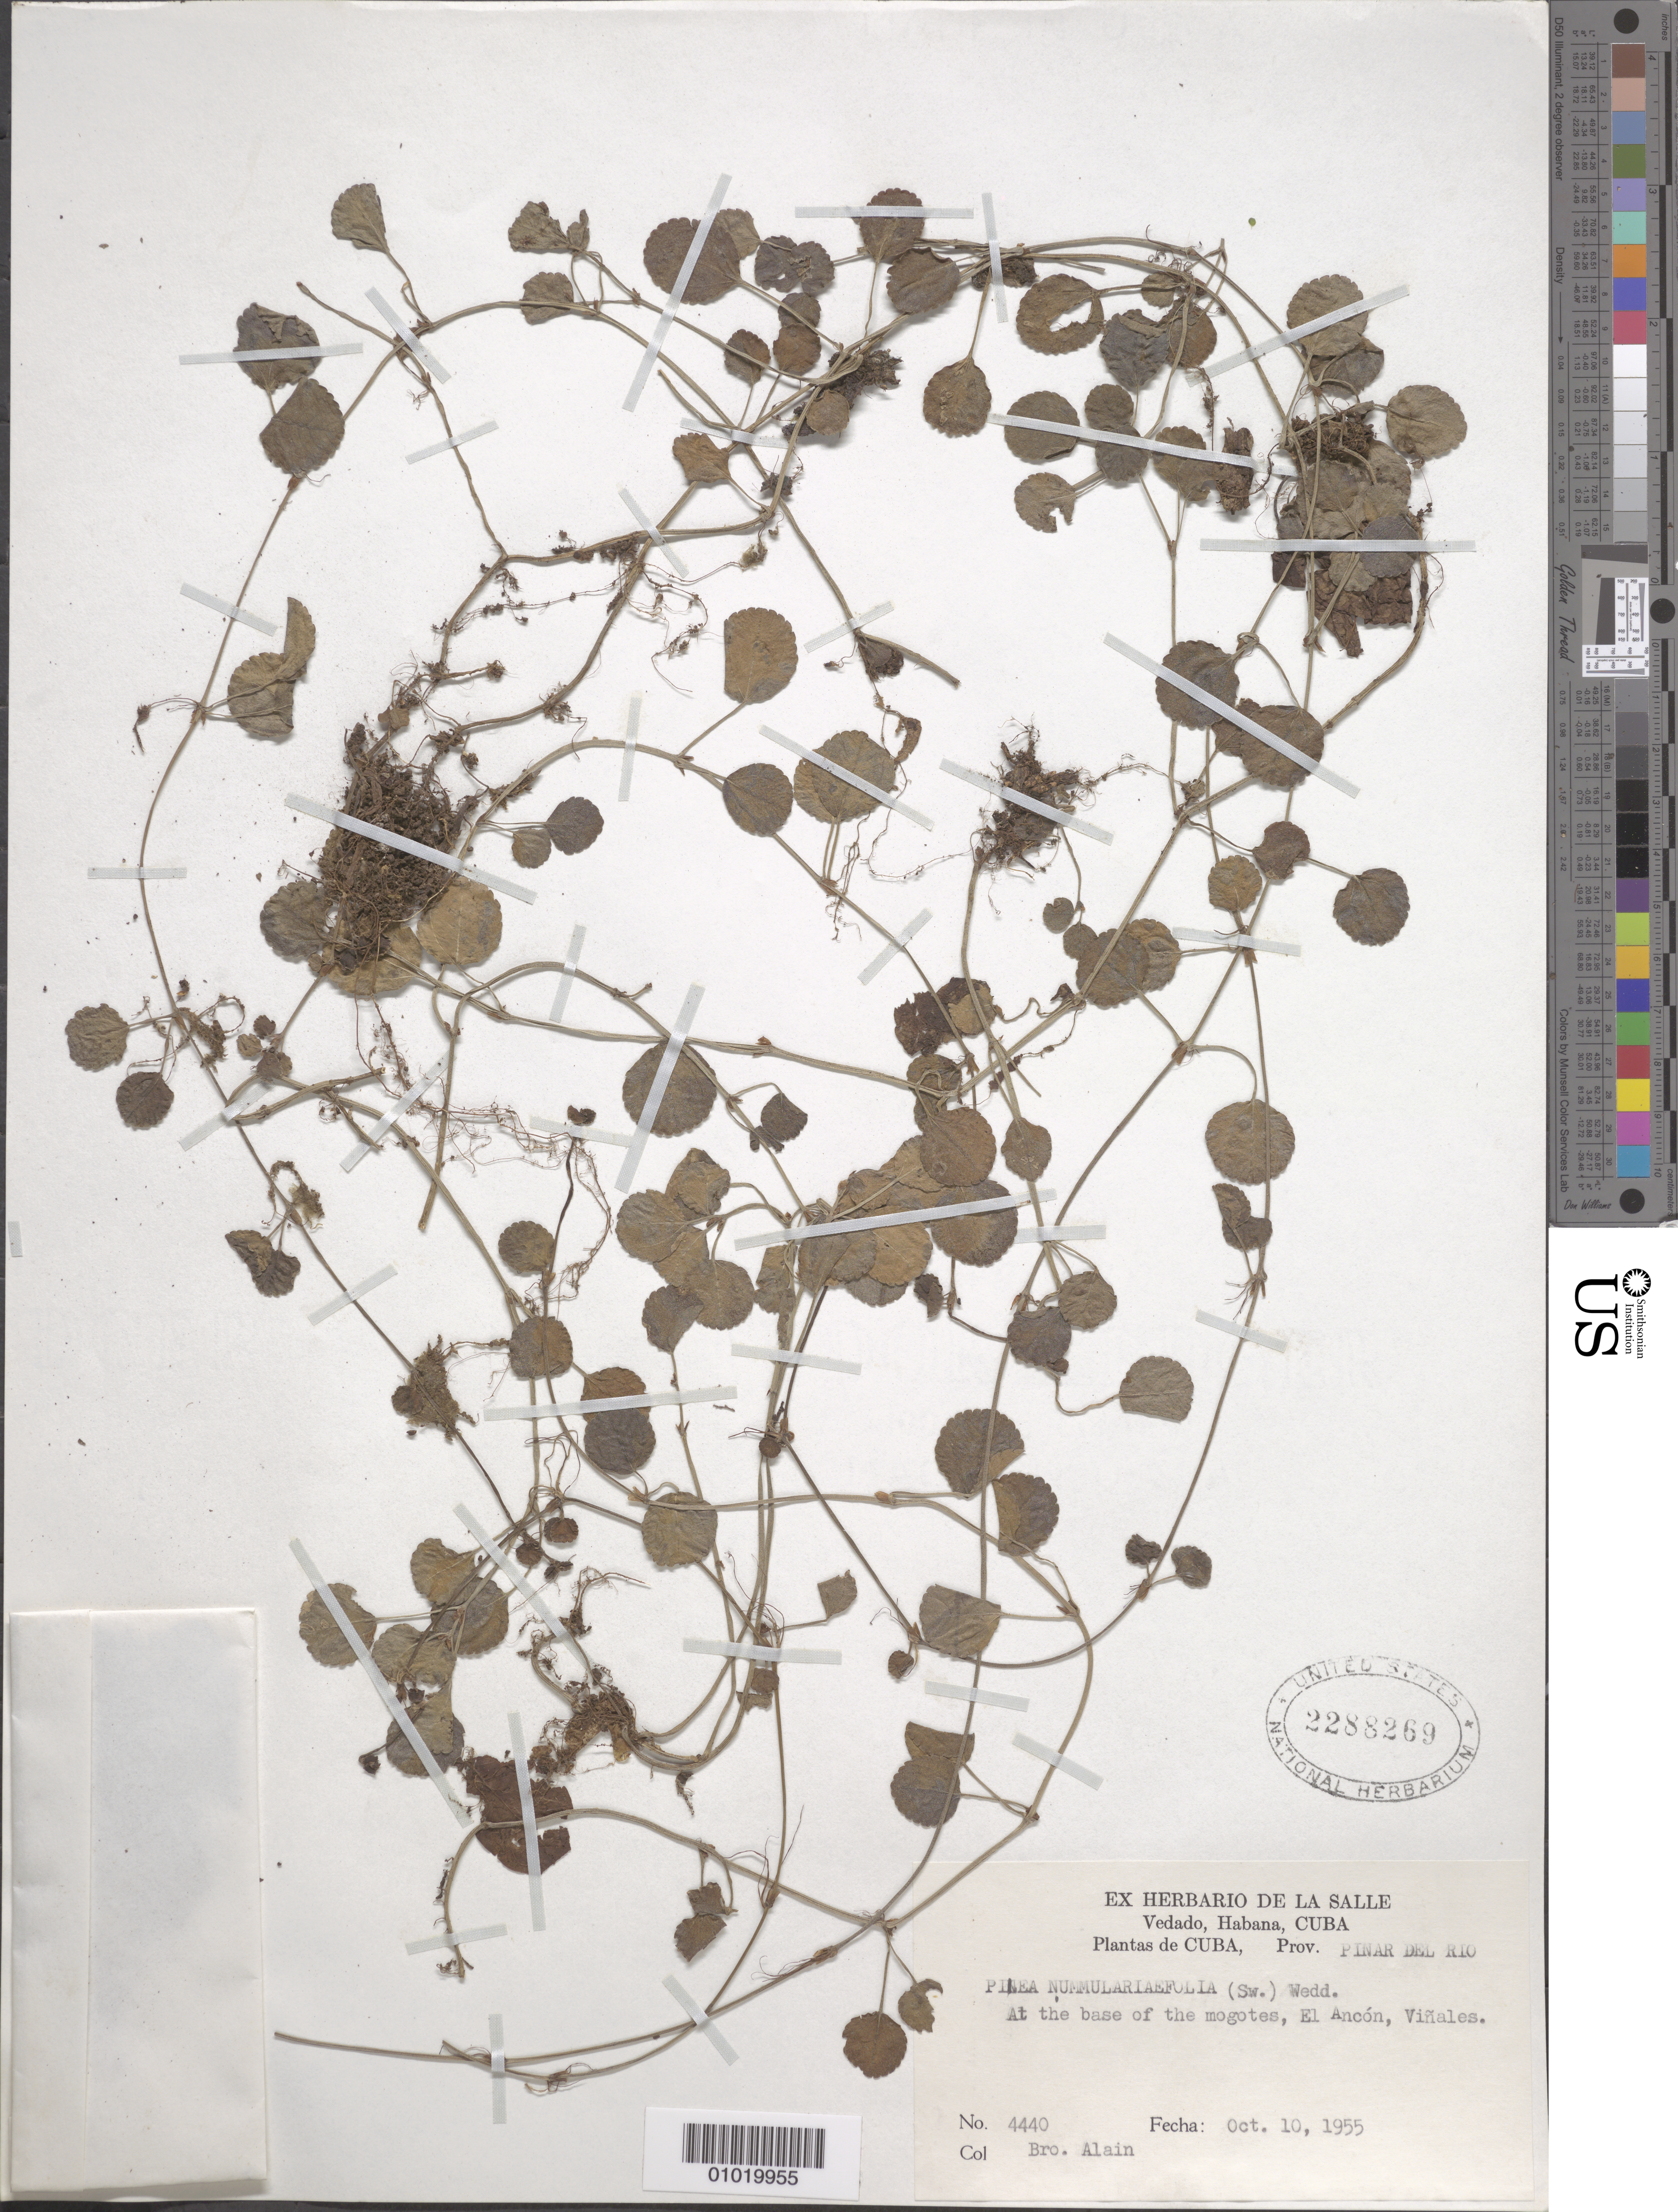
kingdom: Plantae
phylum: Tracheophyta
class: Magnoliopsida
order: Rosales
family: Urticaceae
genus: Pilea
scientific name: Pilea nummularifolia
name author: (Sw.) Wedd.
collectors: A. H. Liogier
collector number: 4440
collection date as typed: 10 Oct 1955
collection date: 1955-10-10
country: Cuba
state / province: Pinar del Rio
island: Cuba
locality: At the base of the mogotes, El Ancon, Vinales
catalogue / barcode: US 2288269